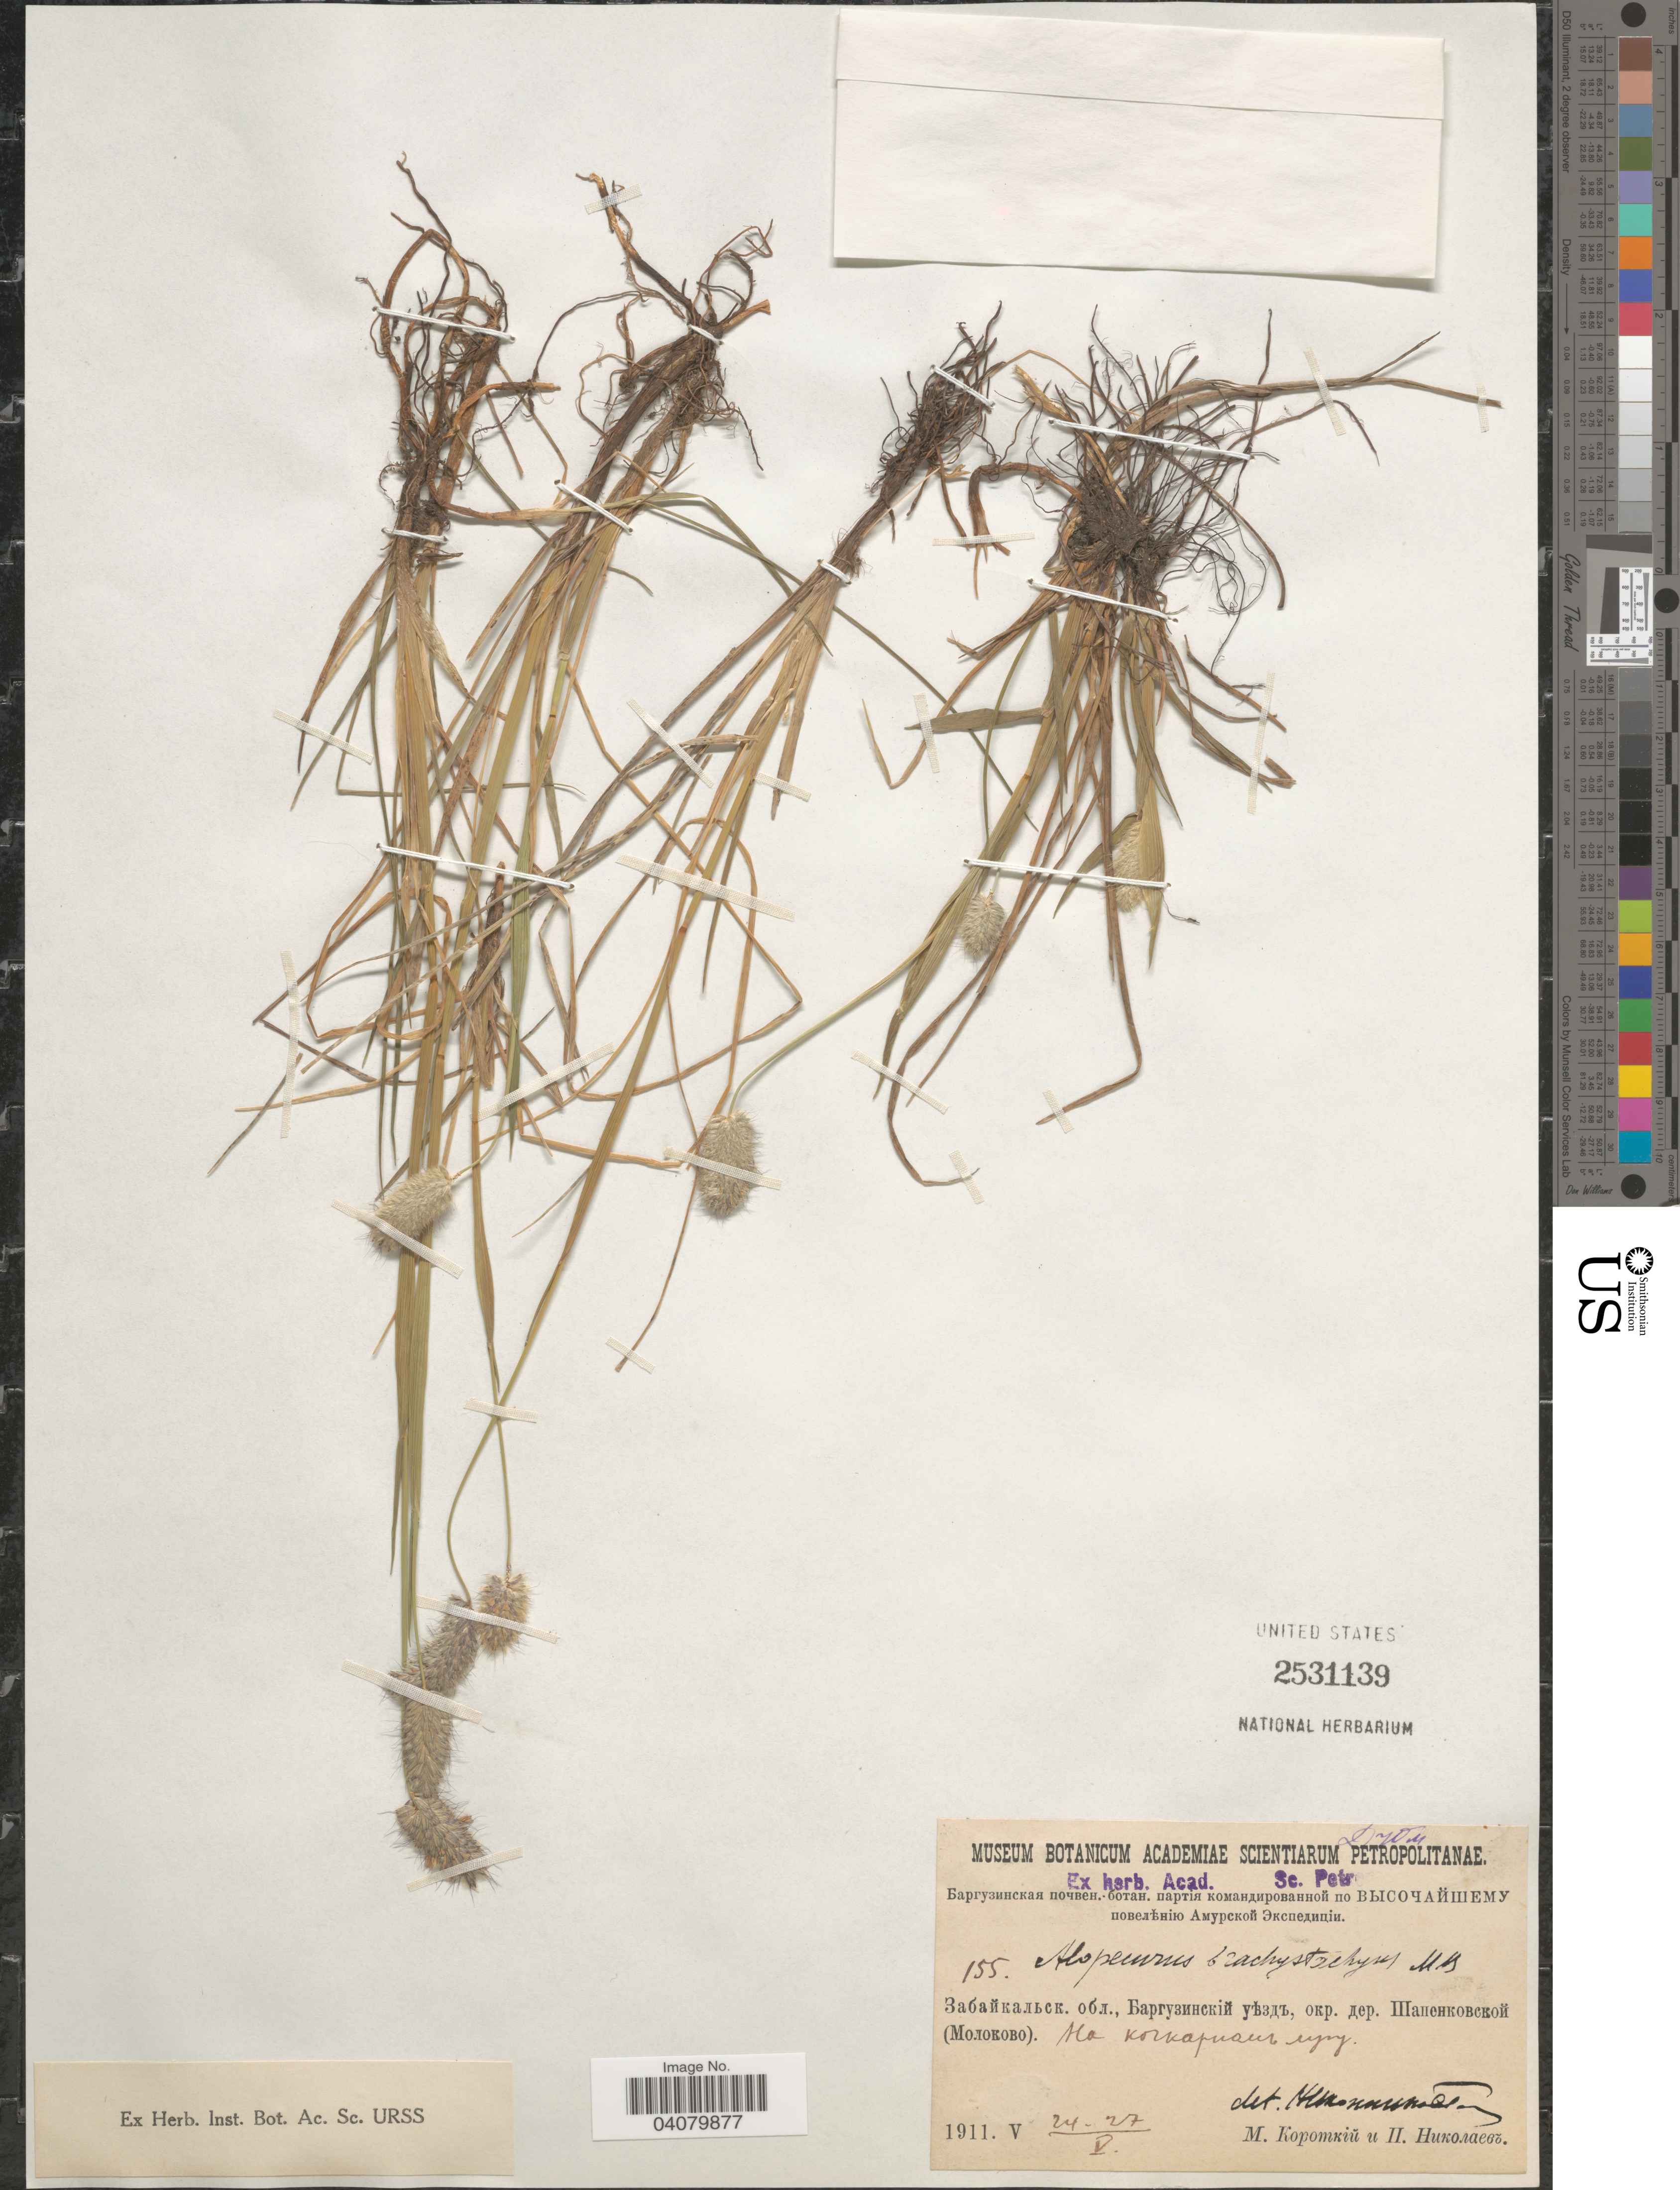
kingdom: Plantae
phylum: Tracheophyta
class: Liliopsida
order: Poales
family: Poaceae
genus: Alopecurus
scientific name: Alopecurus brachystachyus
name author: M. Bieb.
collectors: M. Korotkiy & P. Nikolaev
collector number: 155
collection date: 1911-05-24/1911-05-27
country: Russian Federation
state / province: Buryatia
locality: Vicinity of Molokovo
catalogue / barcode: US 2531139